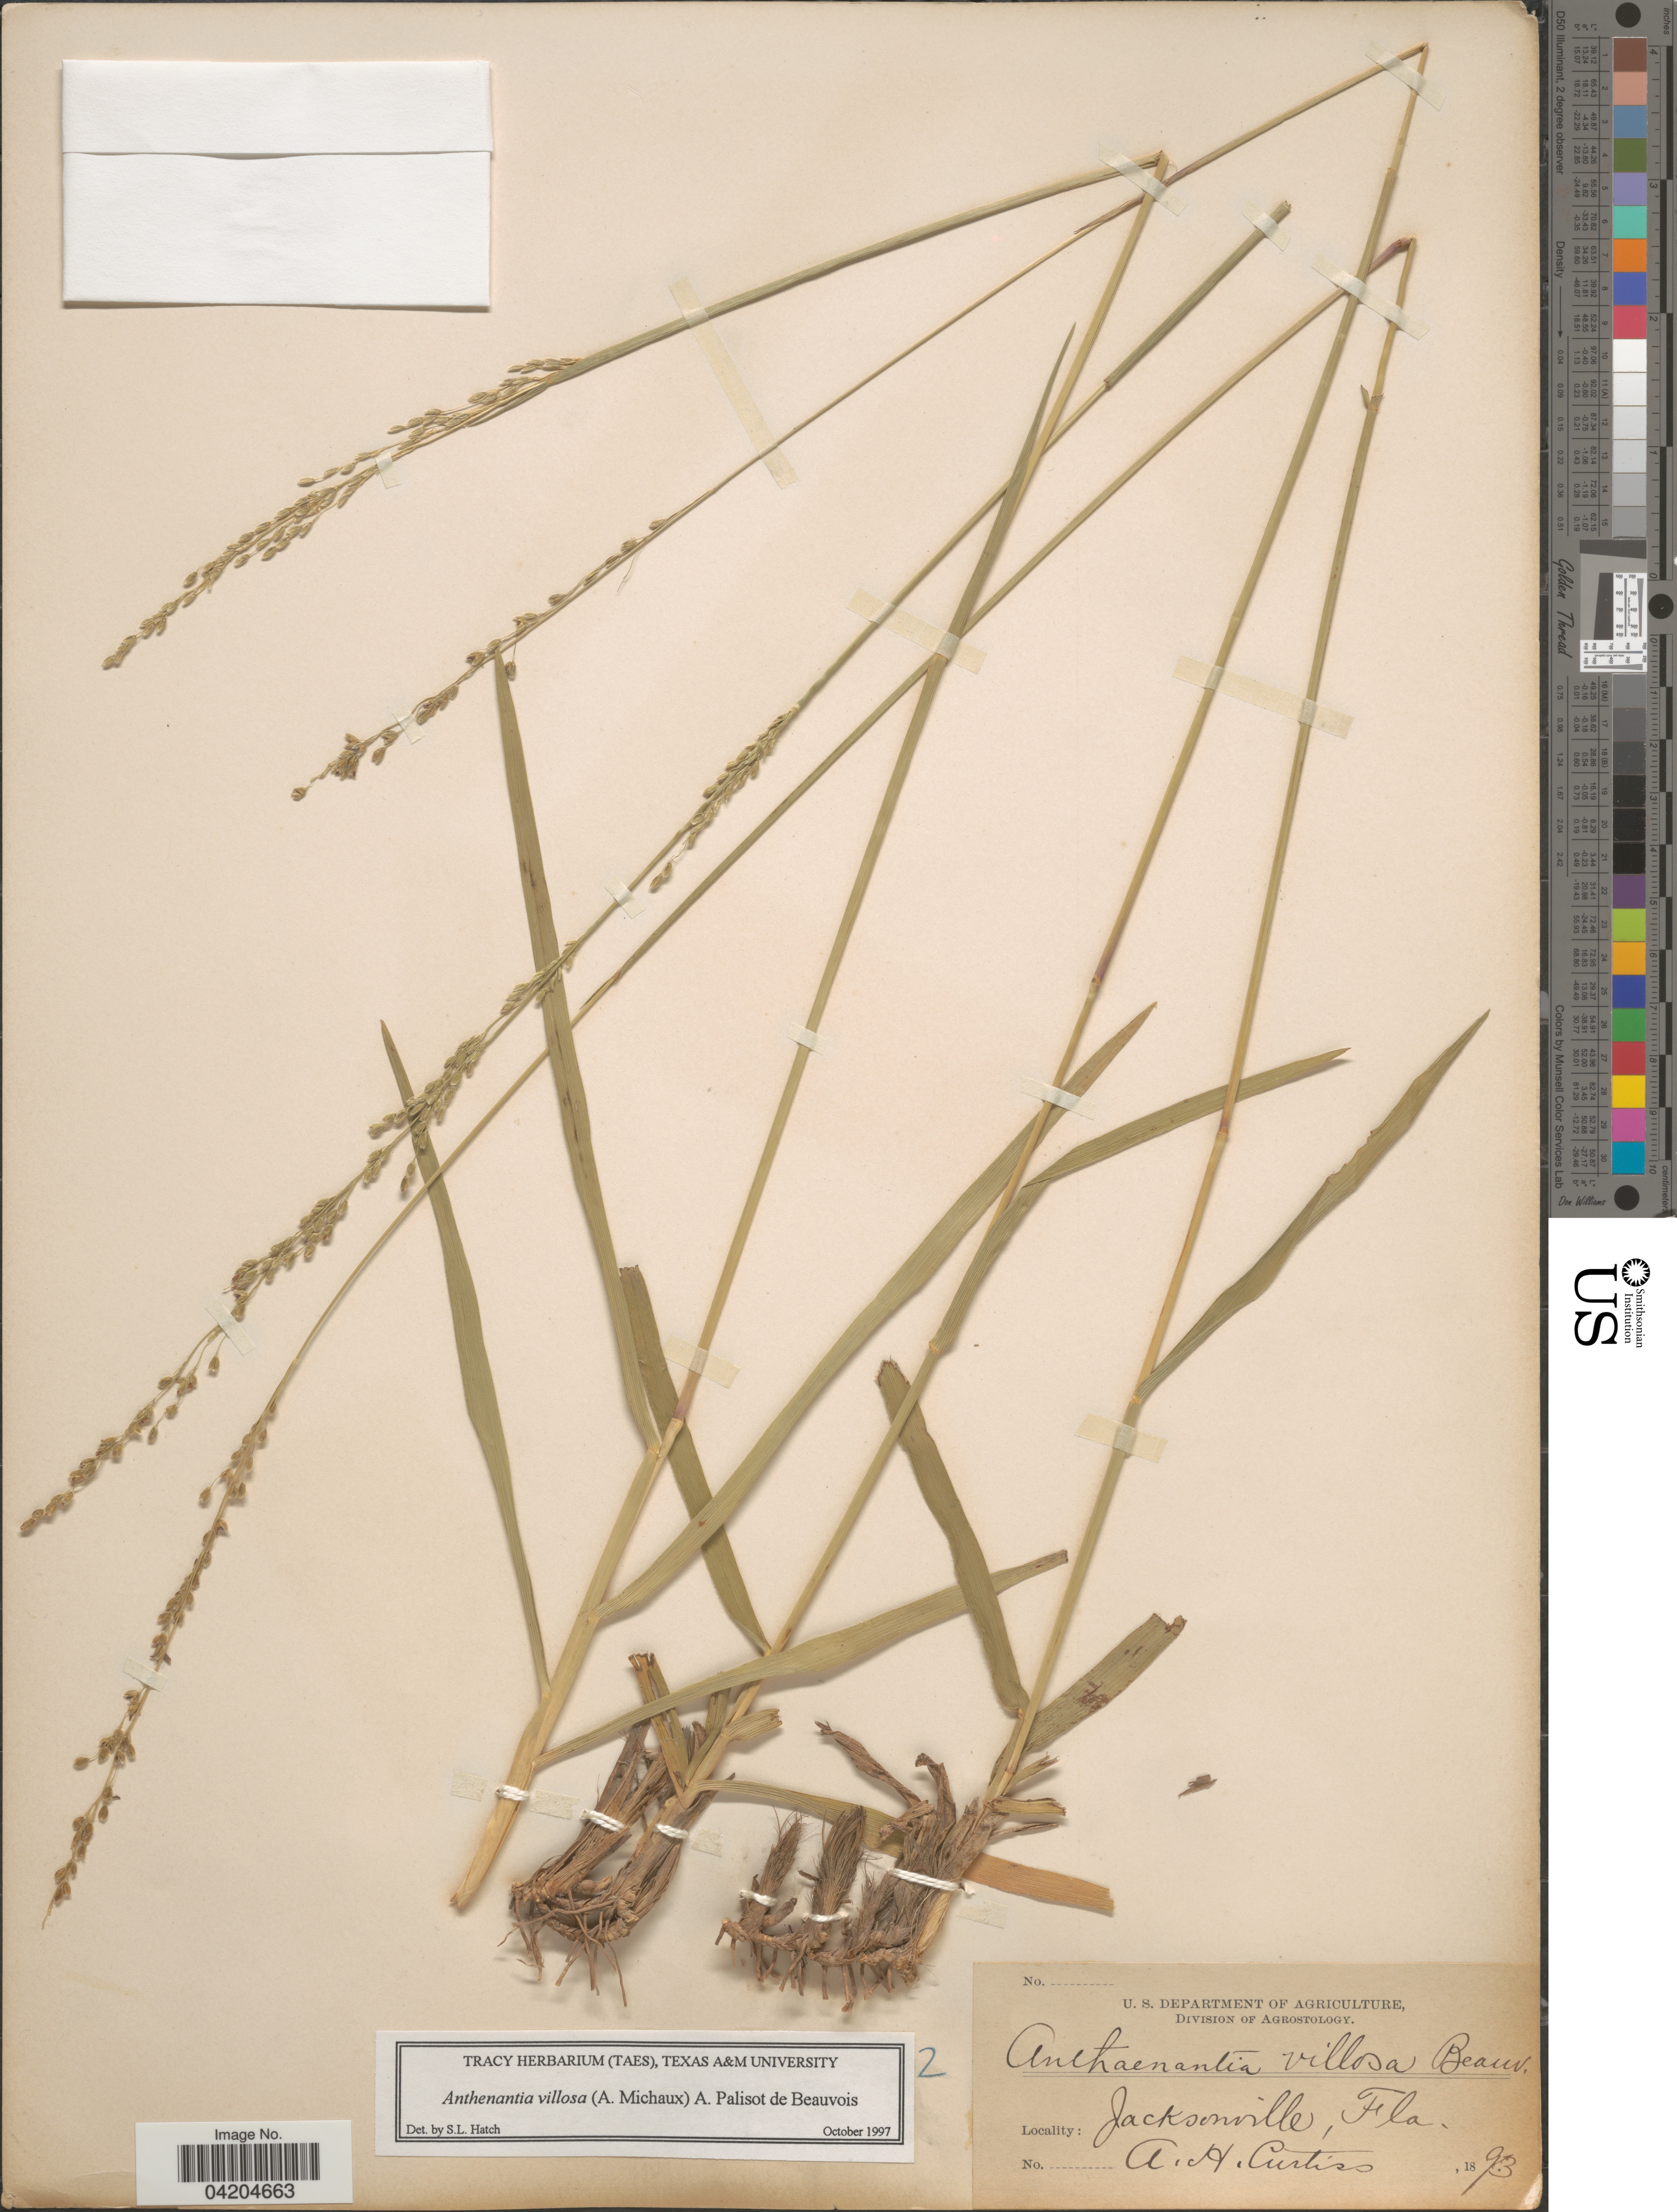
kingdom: Plantae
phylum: Tracheophyta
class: Liliopsida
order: Poales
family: Poaceae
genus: Anthaenantia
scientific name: Anthaenantia villosa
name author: (Michx.) P. Beauv.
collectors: A. H. Curtiss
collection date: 1893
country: United States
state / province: Florida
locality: Jacksonville.